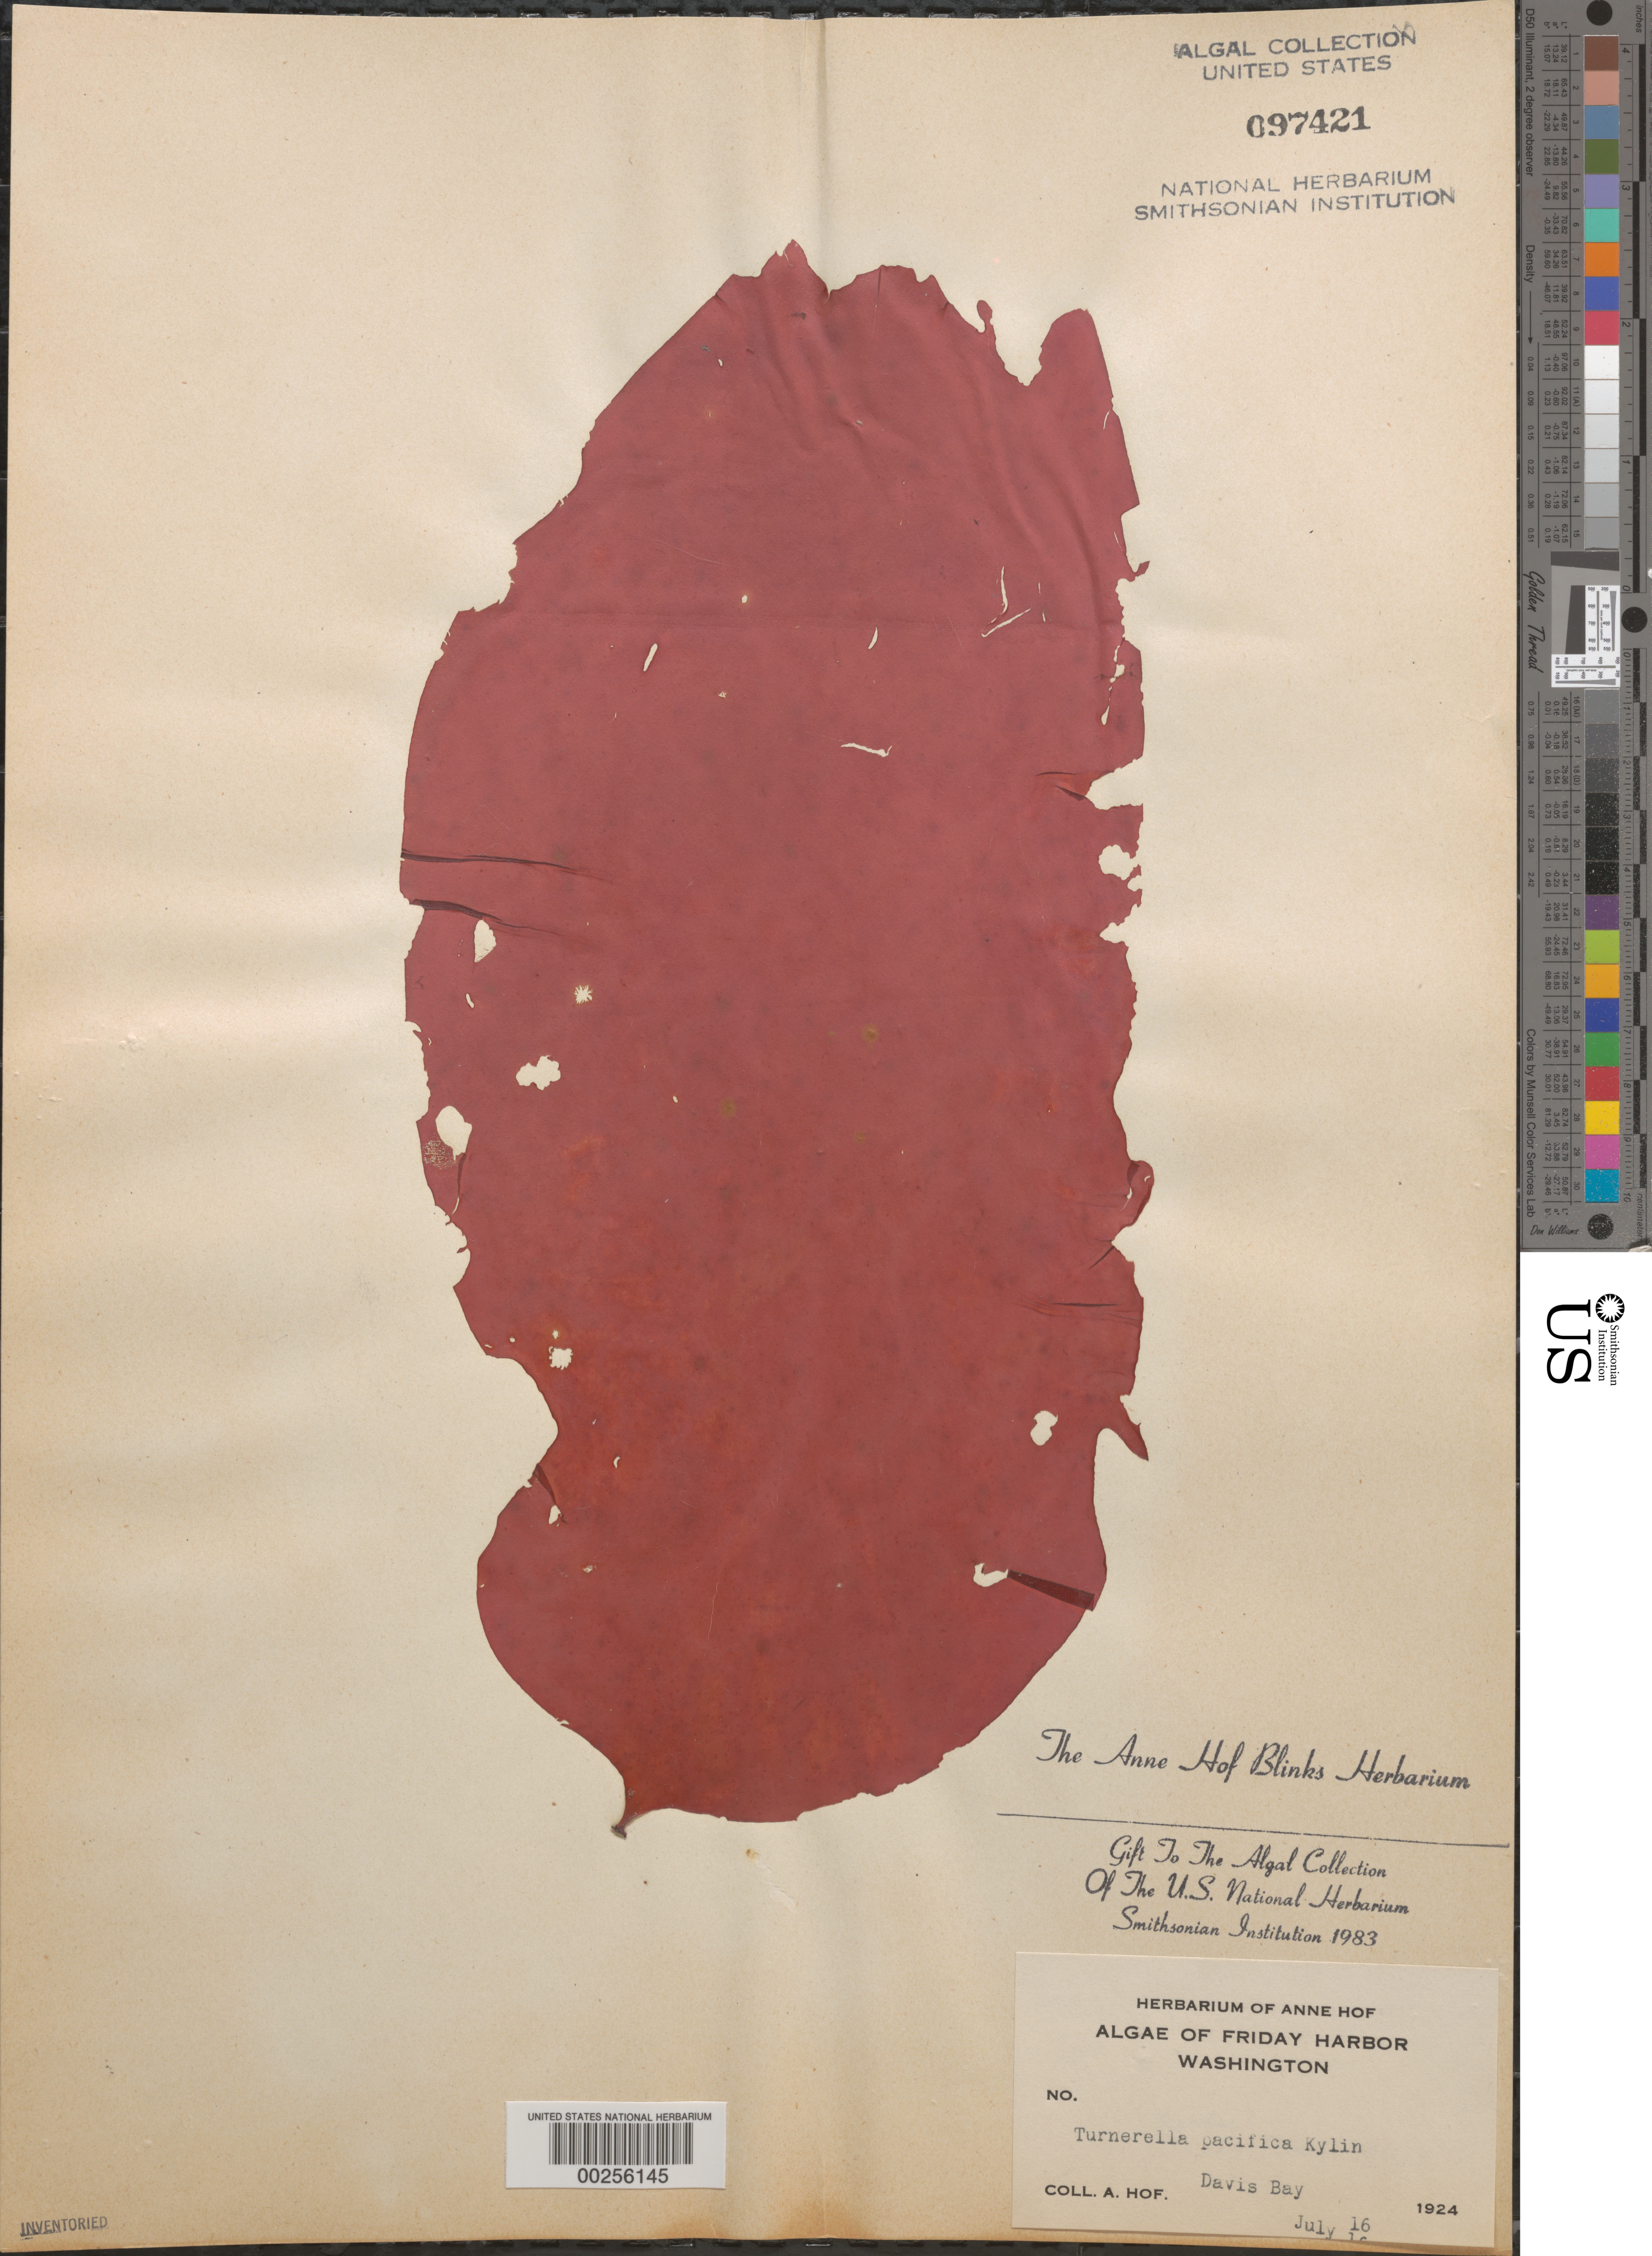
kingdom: Plantae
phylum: Rhodophyta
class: Florideophyceae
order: Nemastomatales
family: Schizymeniaceae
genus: Schizymenia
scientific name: Schizymenia pacifica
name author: (Kylin) Kylin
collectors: A. Blinks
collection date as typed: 16 Jul 1924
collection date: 1924-07-16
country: United States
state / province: Washington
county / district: San Juan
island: San Juan Island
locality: Davis Bay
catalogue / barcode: US 97421